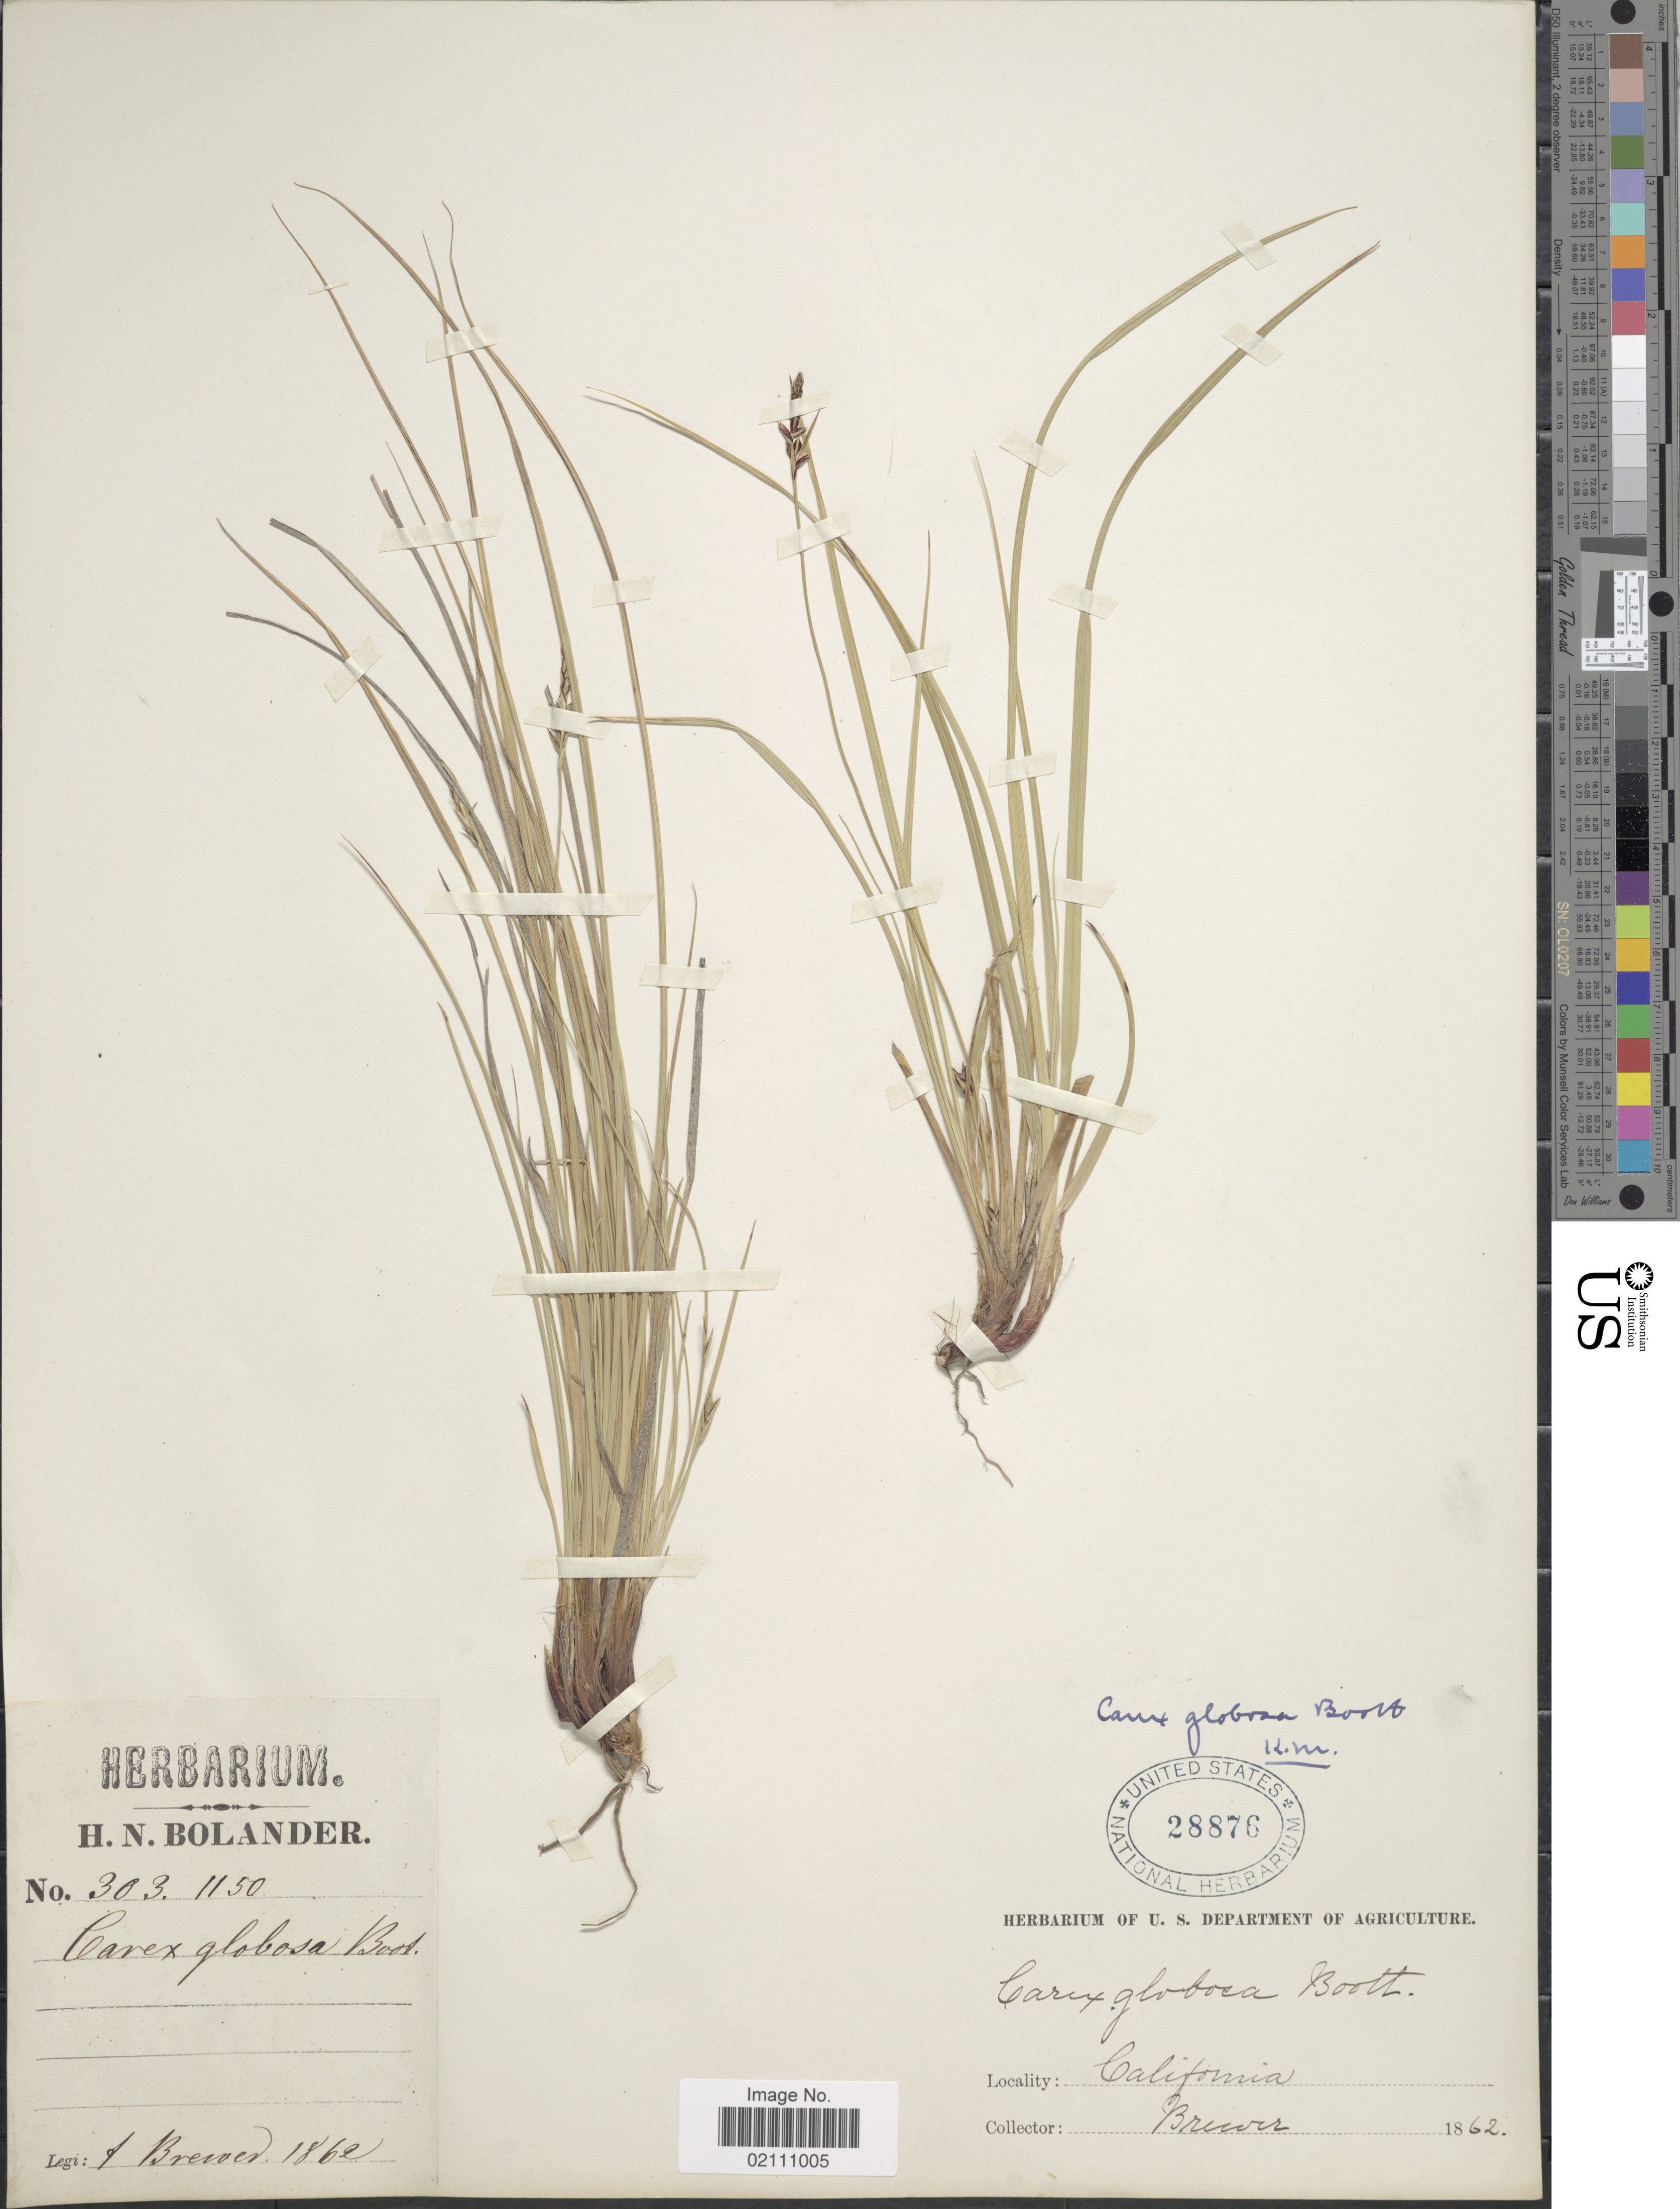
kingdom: Plantae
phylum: Tracheophyta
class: Liliopsida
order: Poales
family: Cyperaceae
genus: Carex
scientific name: Carex globosa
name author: Boott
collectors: -. Brewer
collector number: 303/1150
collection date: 1862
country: United States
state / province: California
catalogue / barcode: US 28876